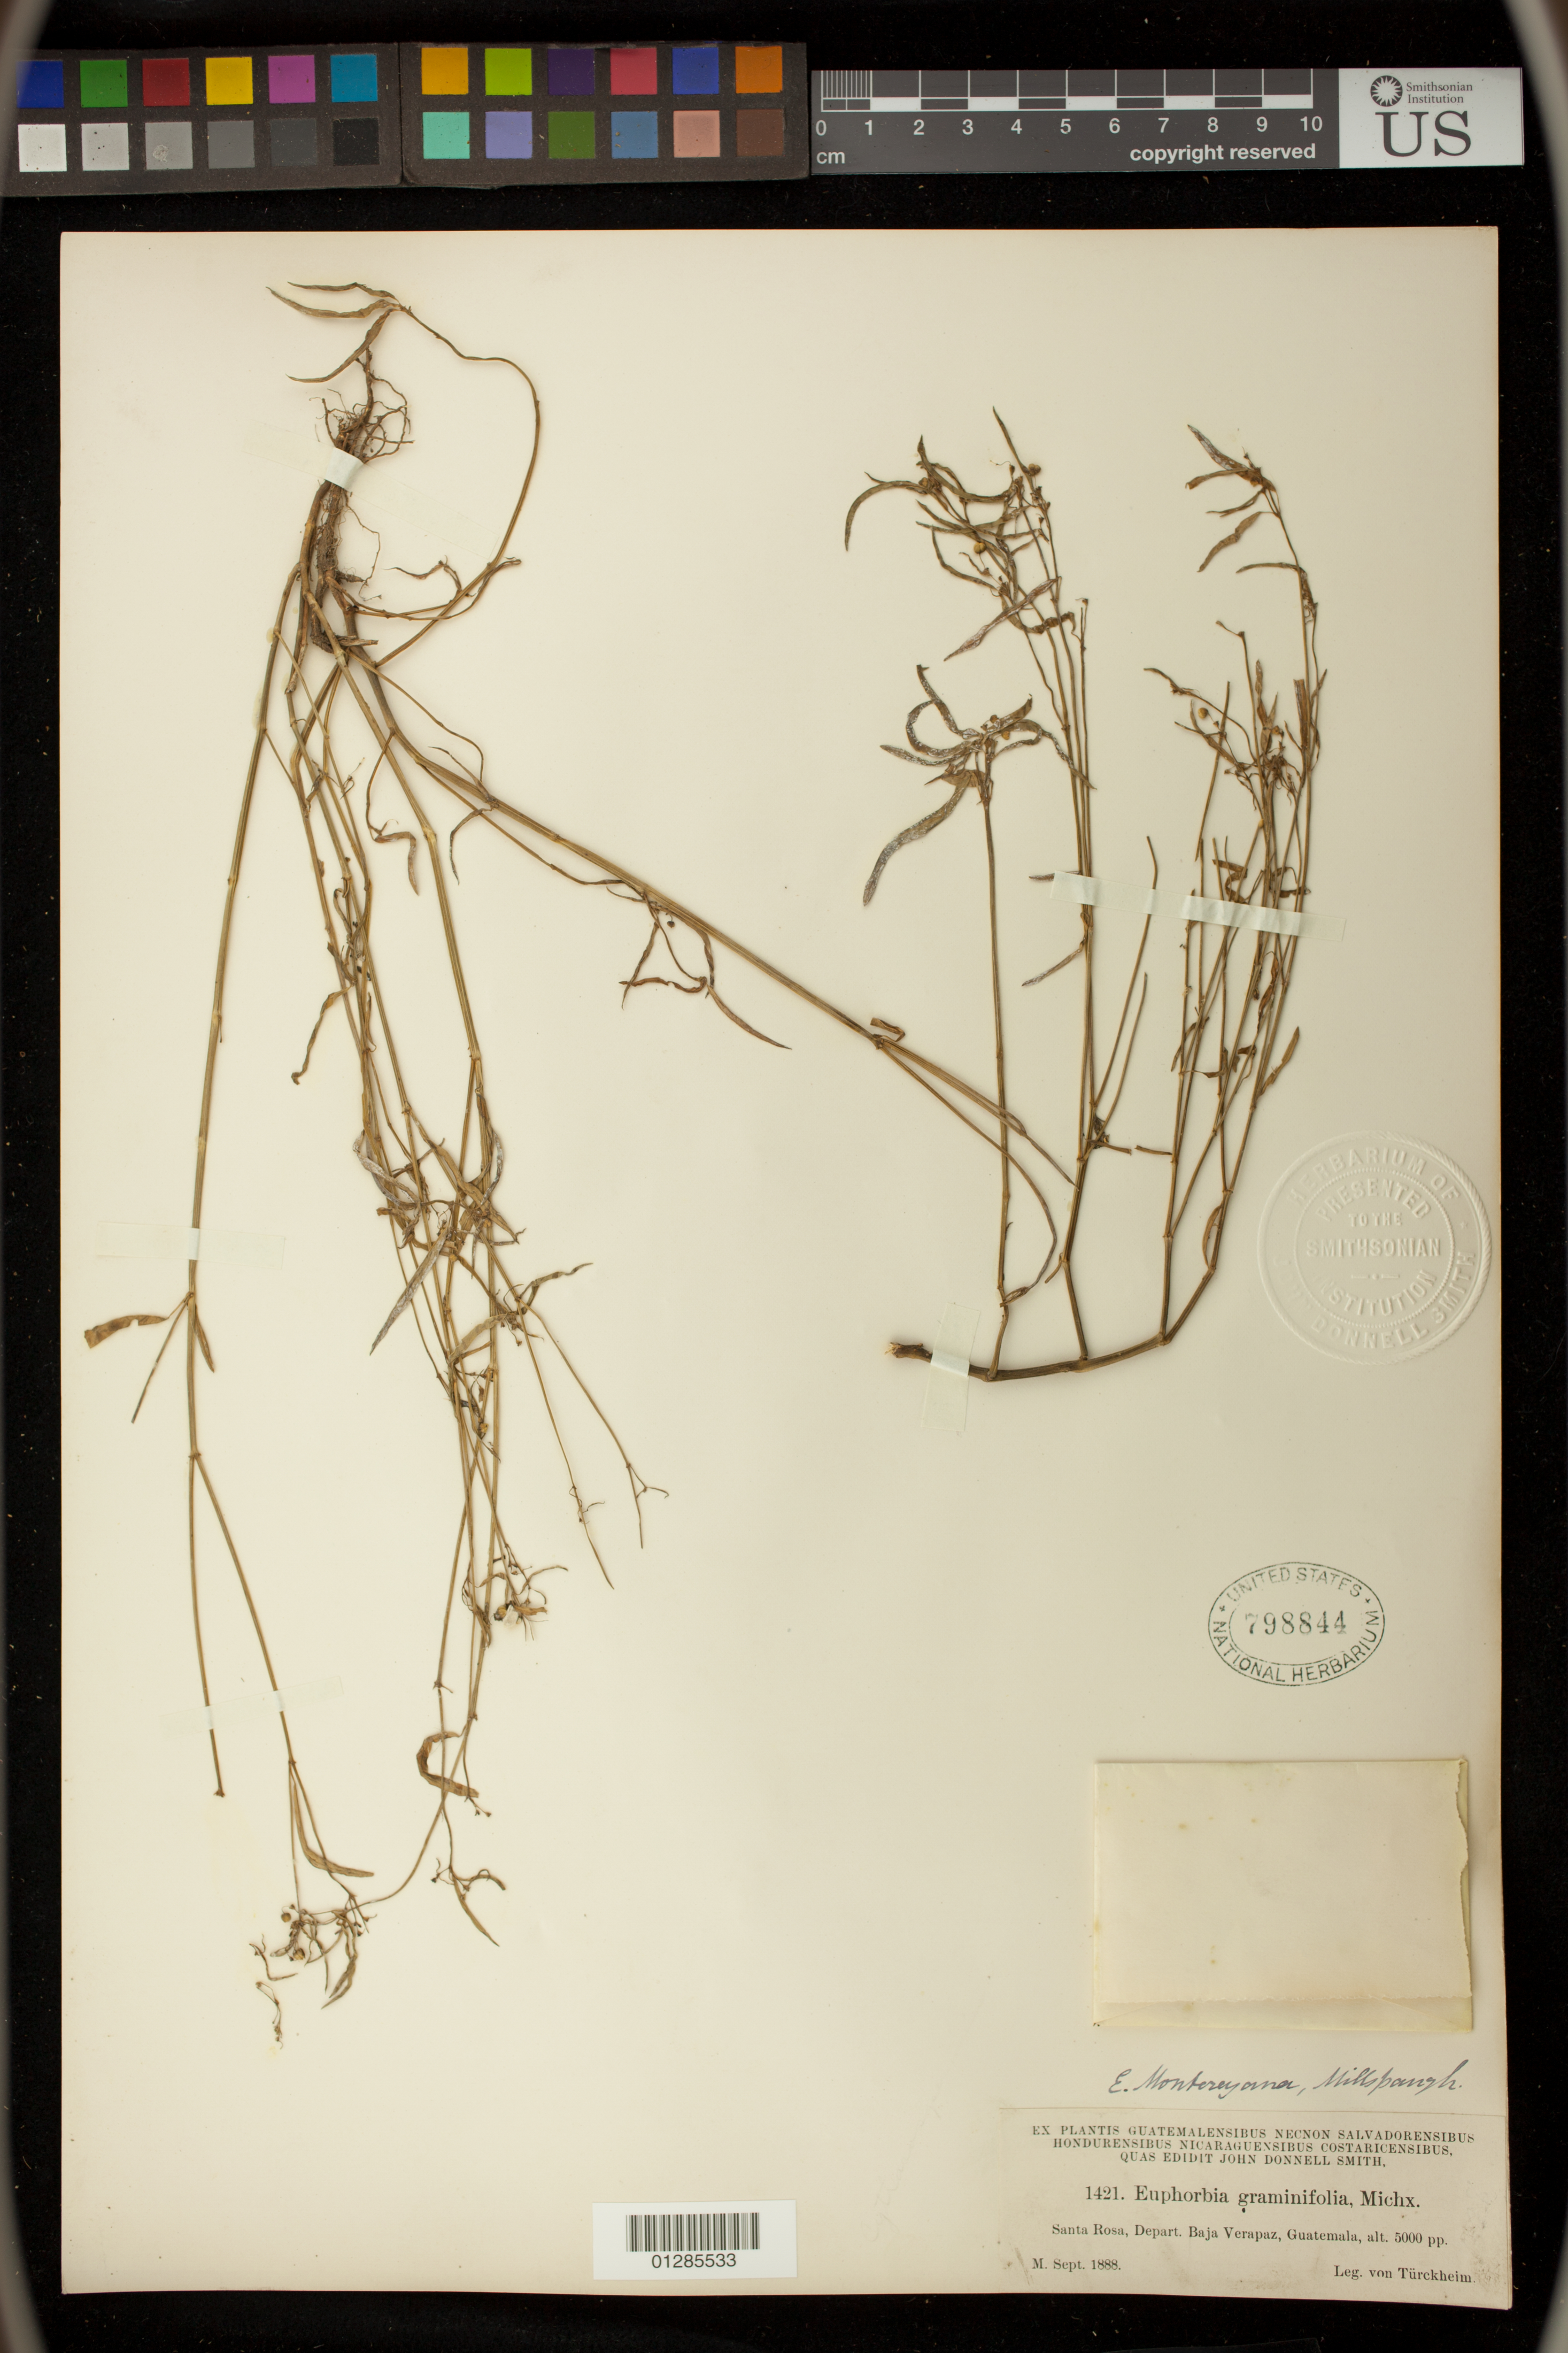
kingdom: Plantae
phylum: Tracheophyta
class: Magnoliopsida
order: Malpighiales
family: Euphorbiaceae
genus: Euphorbia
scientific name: Euphorbia graminea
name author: Jacq.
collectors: H. von Türckheim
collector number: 1421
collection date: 1888-09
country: Guatemala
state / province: Baja Verapaz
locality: Santa Rosa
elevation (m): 5000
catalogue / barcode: US 798844